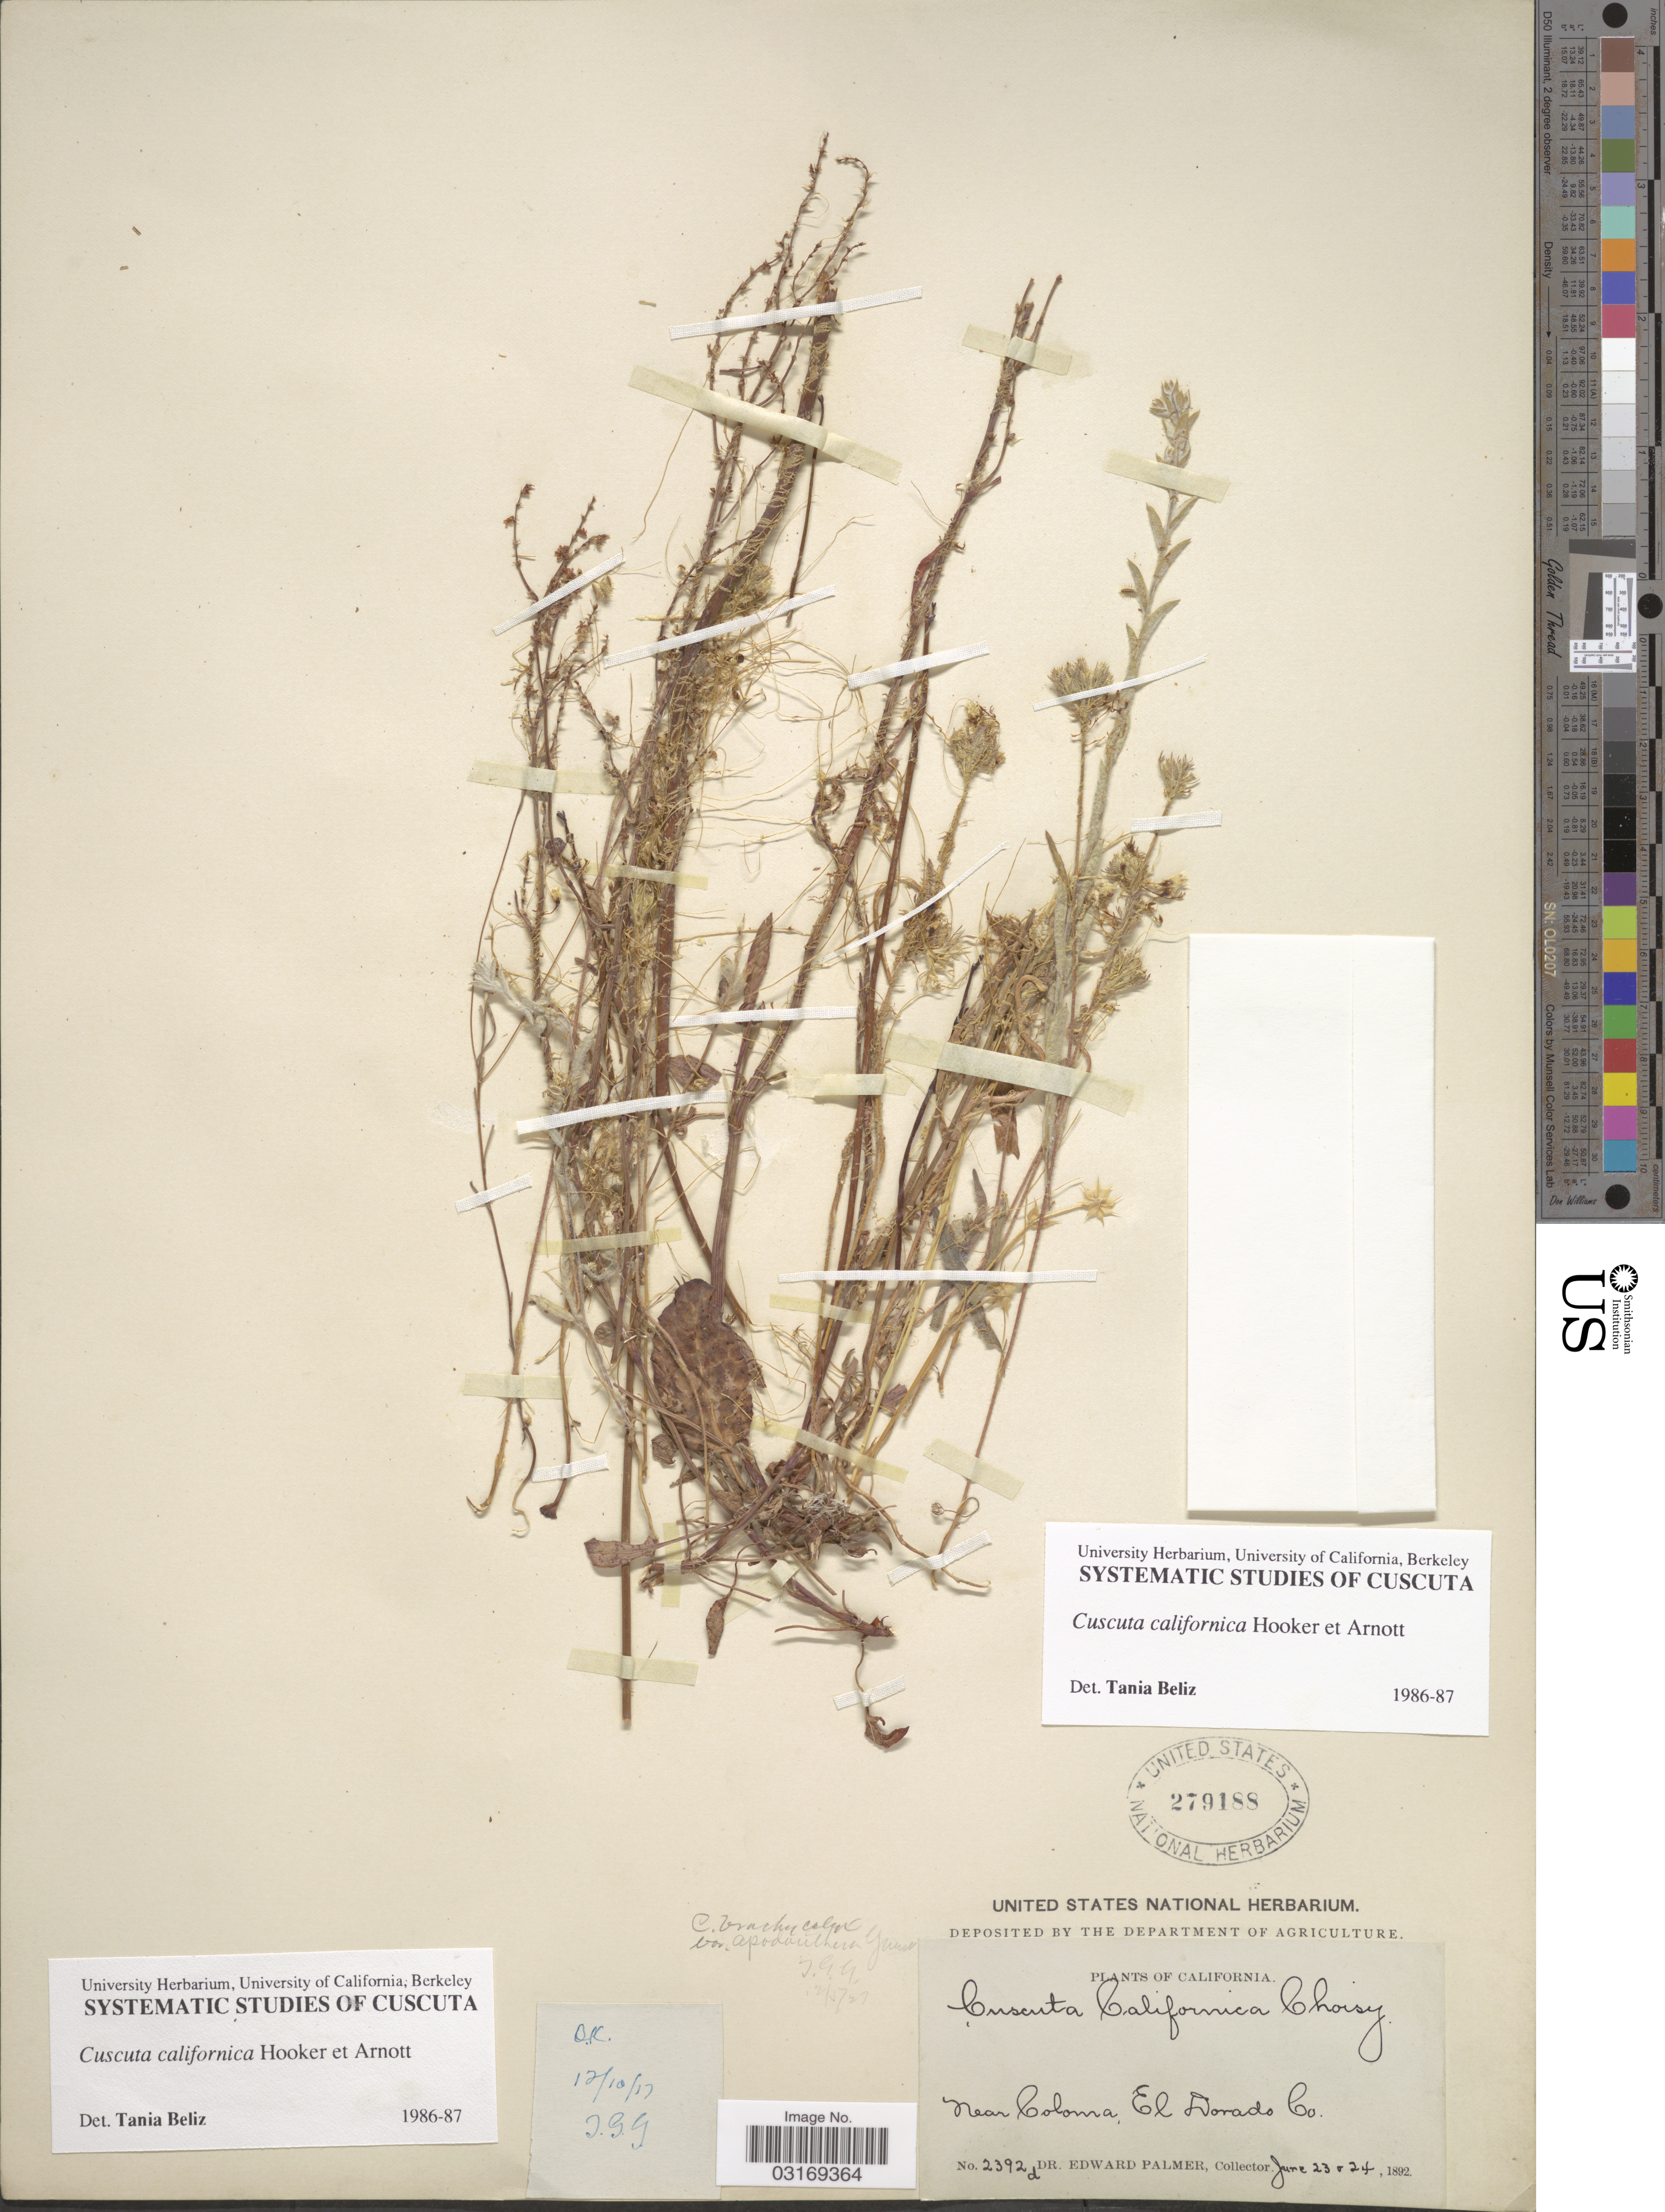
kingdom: Plantae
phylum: Tracheophyta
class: Magnoliopsida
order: Solanales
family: Convolvulaceae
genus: Cuscuta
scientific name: Cuscuta californica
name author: Hook. & Arn.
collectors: E. Palmer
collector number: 2392d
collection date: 1892-06-23/1892-06-24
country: United States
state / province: California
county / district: El Dorado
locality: Near Coloma, El Dorado Co.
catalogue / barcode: US 279188